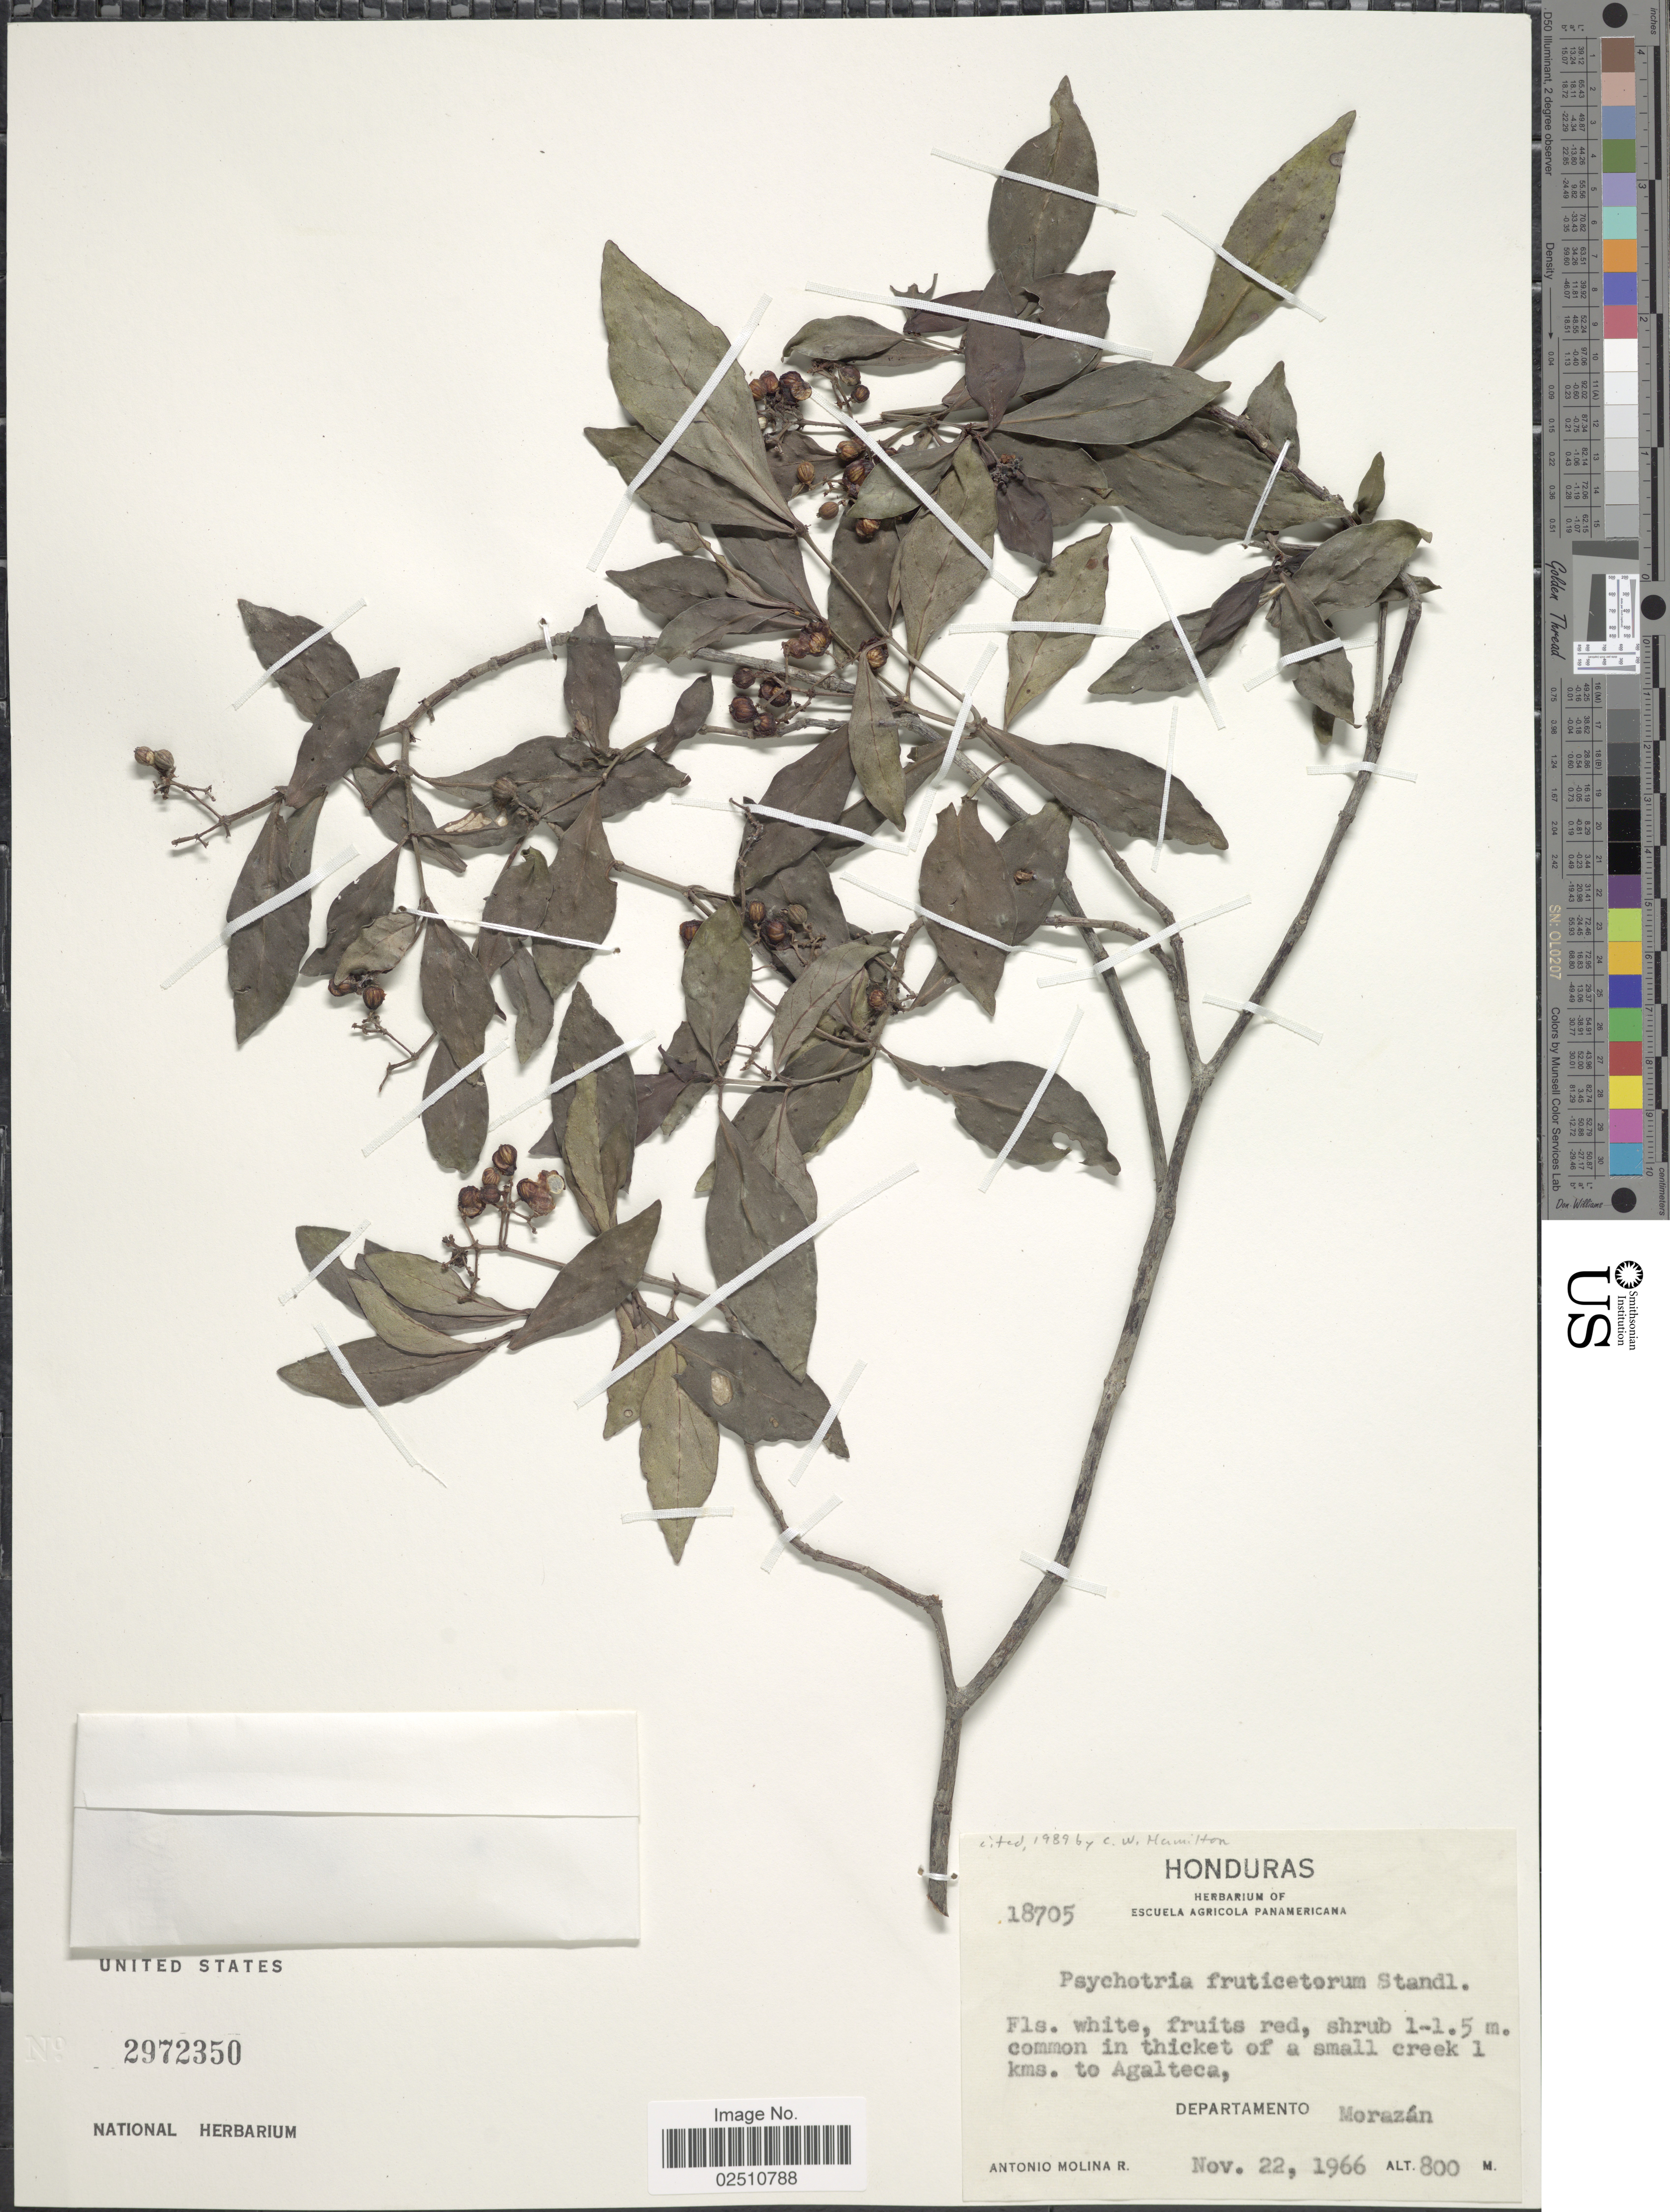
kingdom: Plantae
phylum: Tracheophyta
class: Magnoliopsida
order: Gentianales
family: Rubiaceae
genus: Psychotria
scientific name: Psychotria fruticetorum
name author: Standl.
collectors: A. Molina R.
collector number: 18705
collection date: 1966-11-22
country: Honduras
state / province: Fco. Morazán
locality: In thicket of a small creek 1 kms. to Agalteca, Departamento Morazan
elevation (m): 800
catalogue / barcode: US 2972350